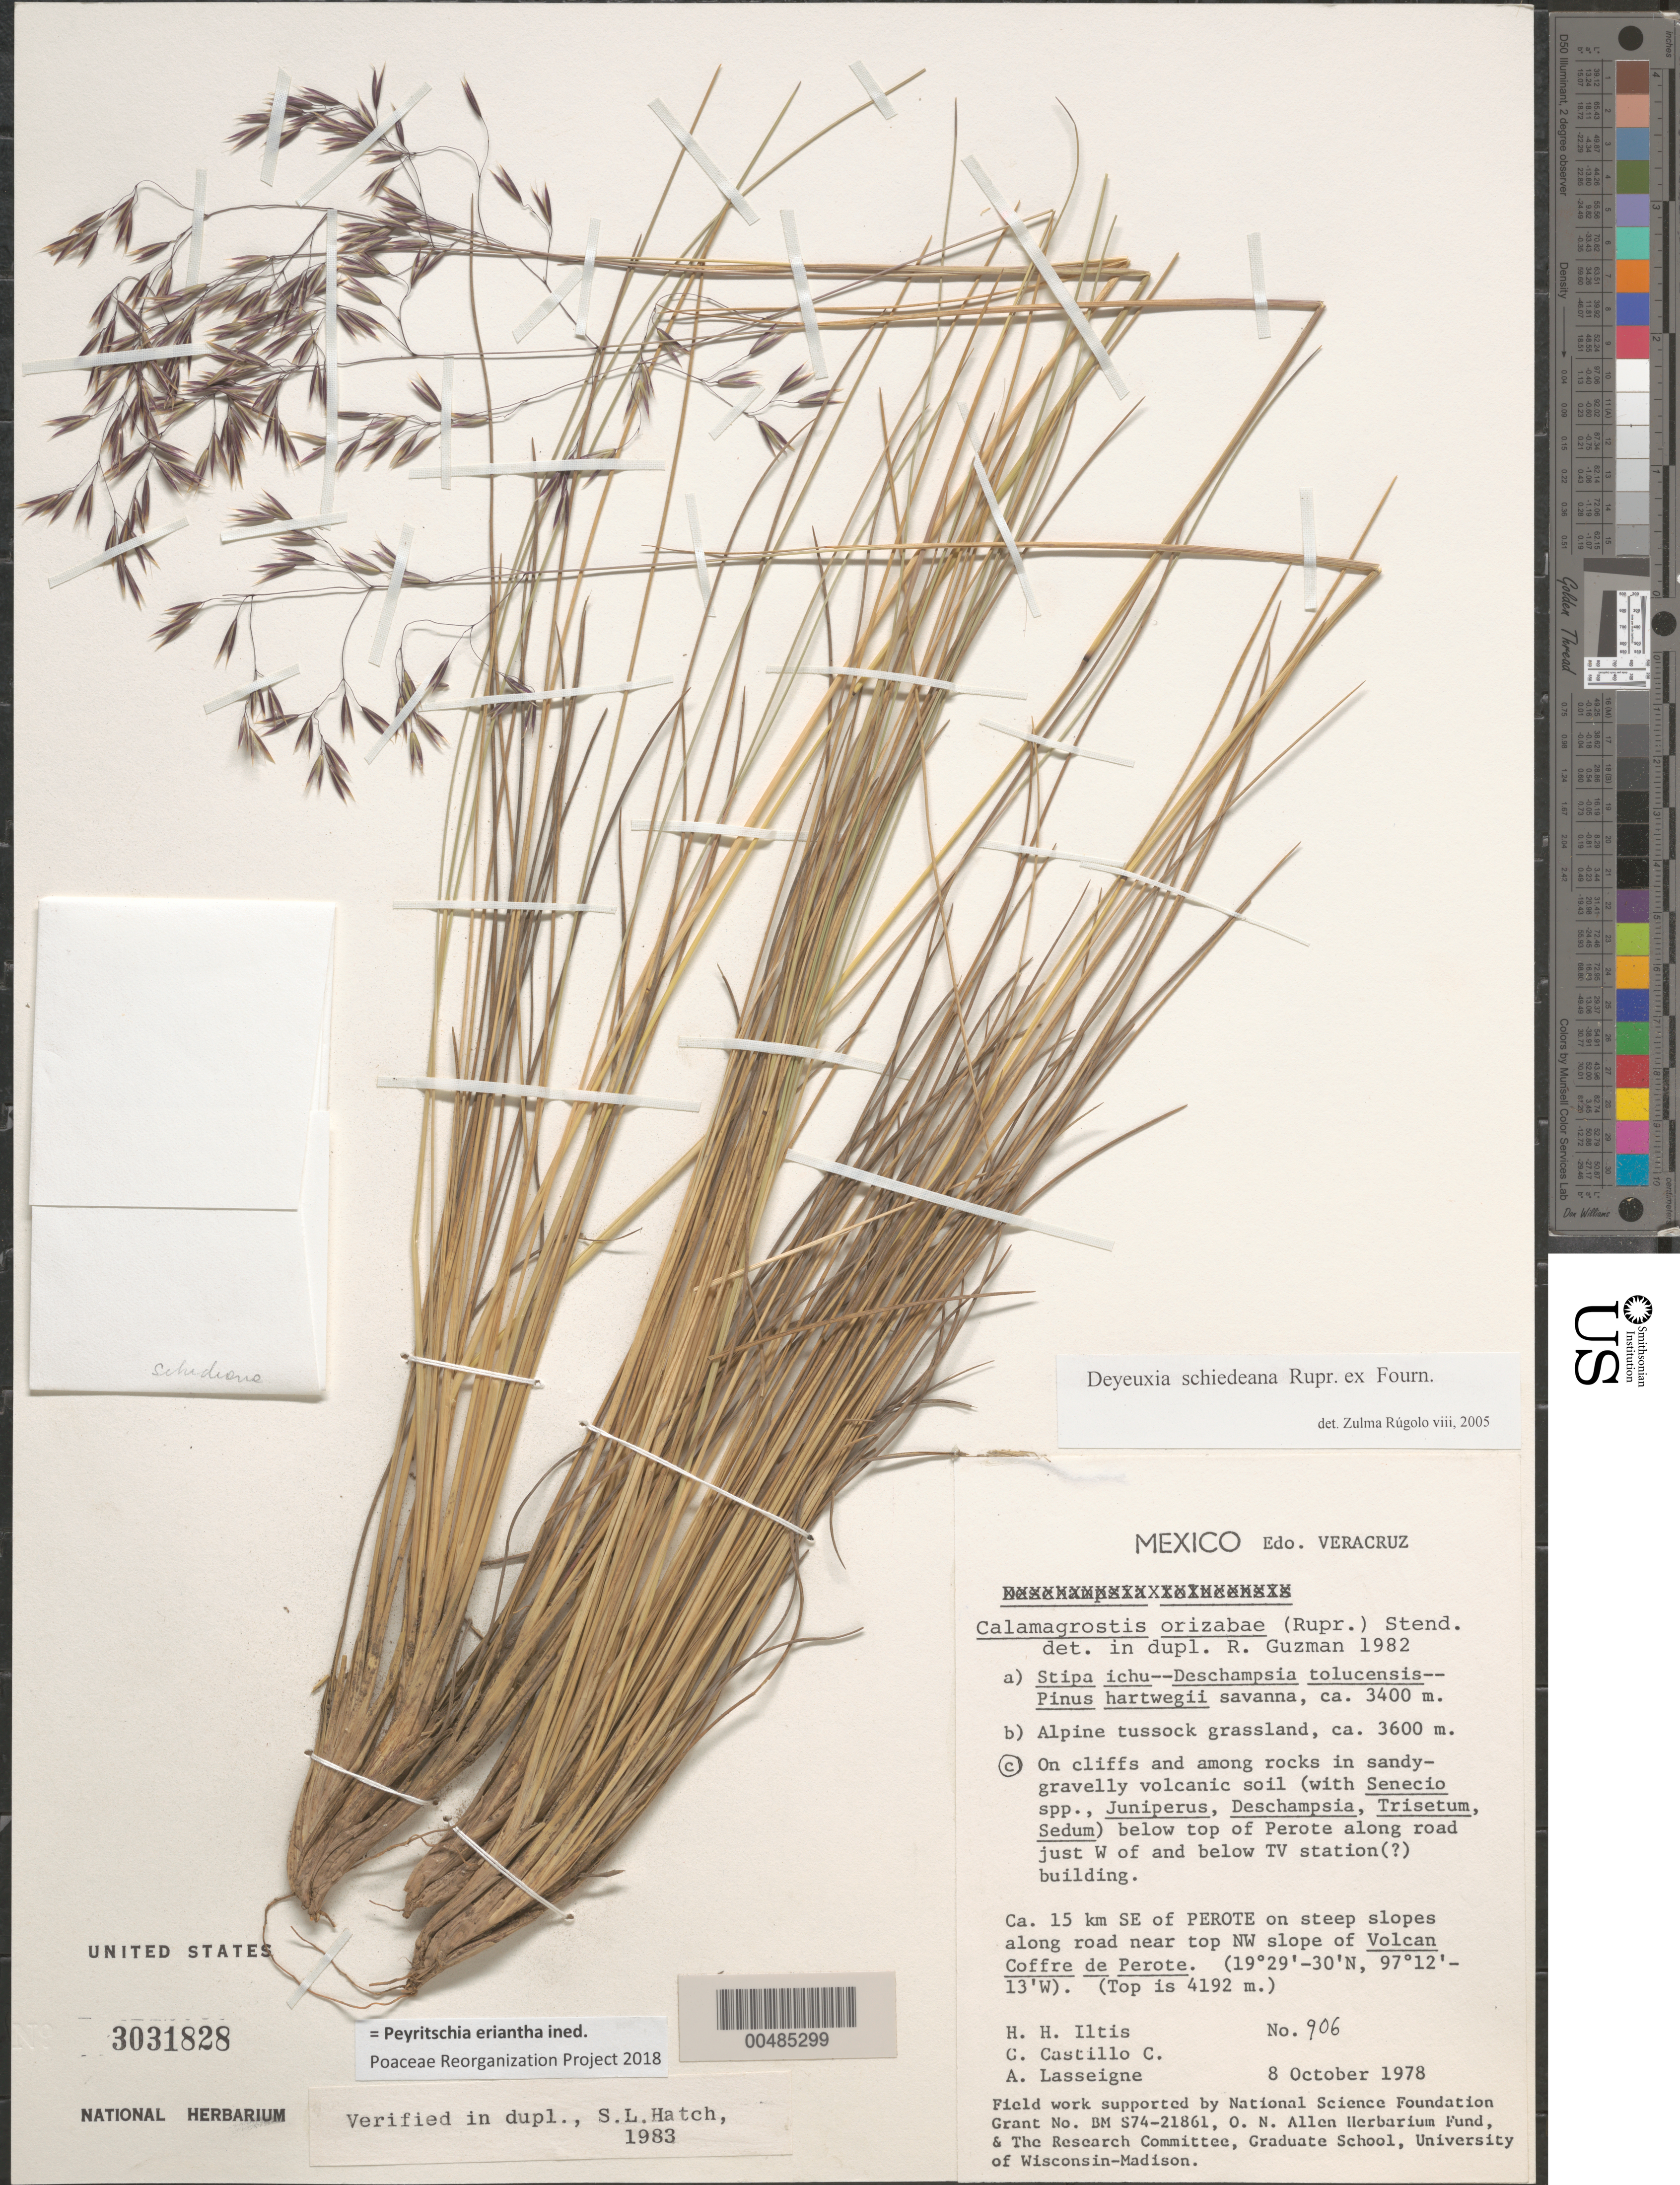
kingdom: Plantae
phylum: Tracheophyta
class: Liliopsida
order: Poales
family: Poaceae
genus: Peyritschia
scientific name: Peyritschia eriantha ined.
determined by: Poaceae Reorganization Project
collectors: H. H. Iltis et al.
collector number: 906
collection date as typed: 8 Oct 1978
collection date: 1978-10-08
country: Mexico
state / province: Veracruz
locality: About 15 km SE of Perote on steep slopes along road near top NW slope of Volcan Coffre de Perote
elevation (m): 4192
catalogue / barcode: US 3031828